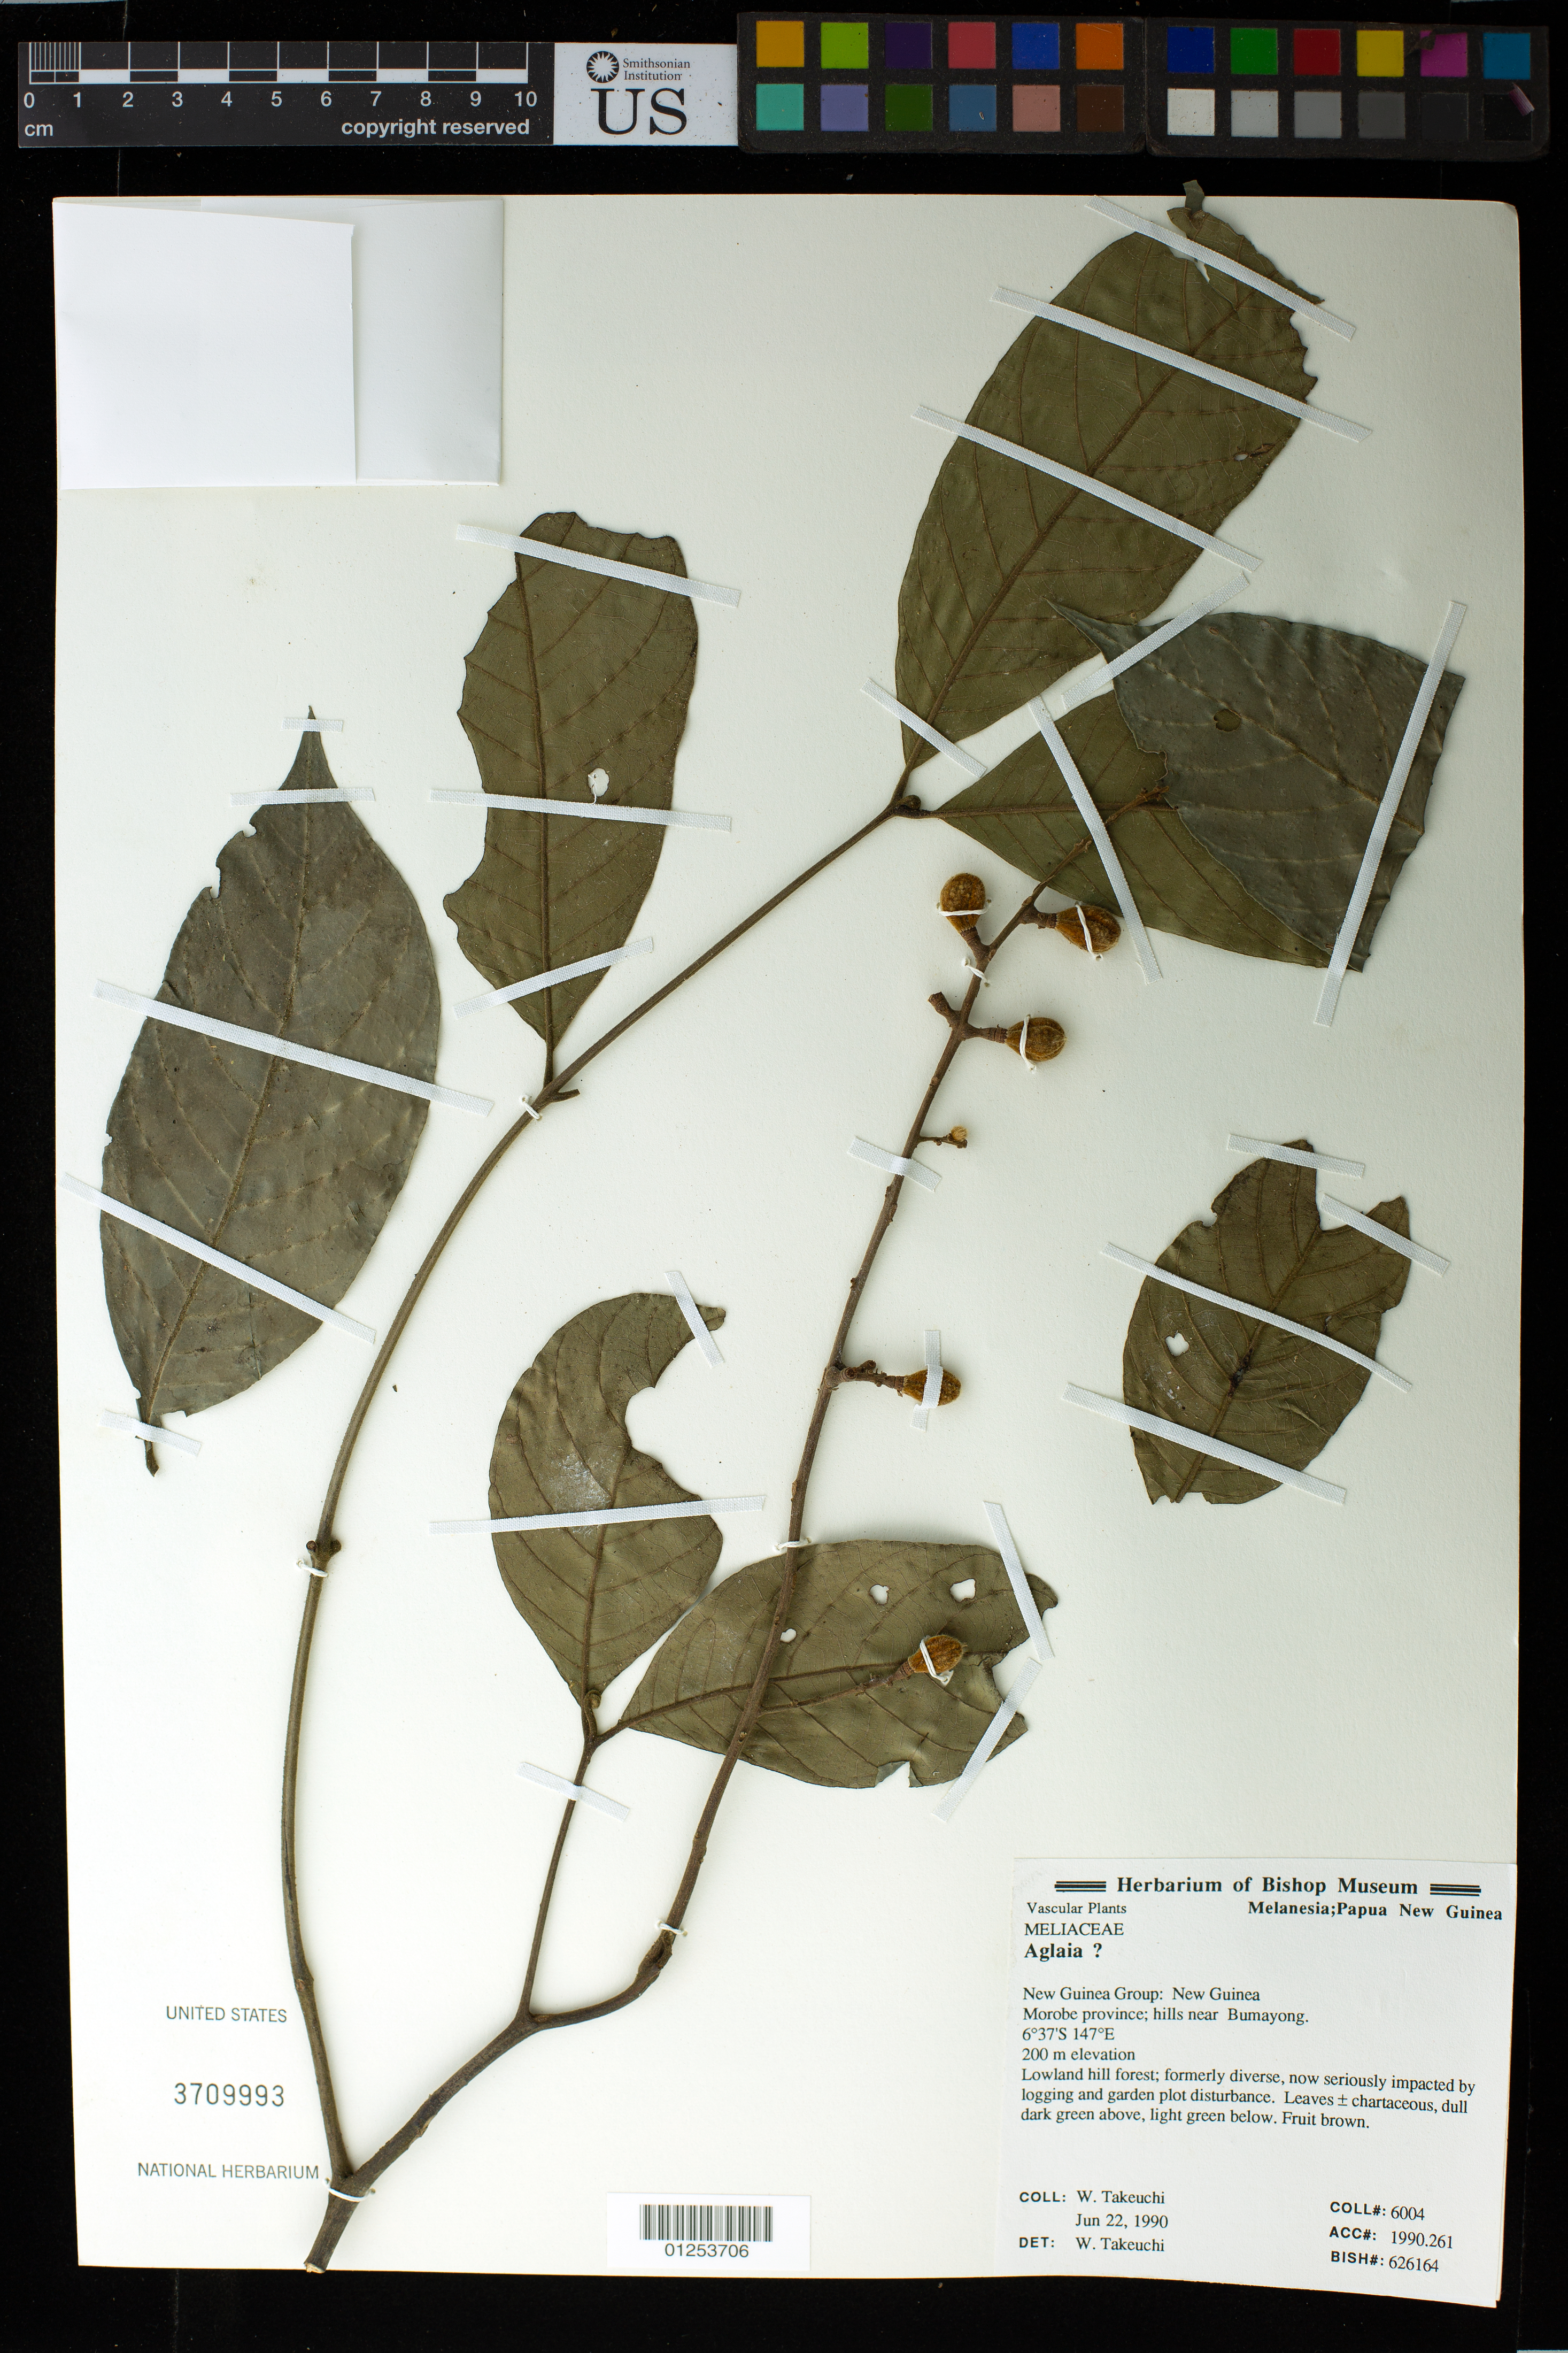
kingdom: Plantae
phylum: Tracheophyta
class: Magnoliopsida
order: Sapindales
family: Meliaceae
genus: Aglaia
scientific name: Aglaia sp.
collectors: W. N. Takeuchi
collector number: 6004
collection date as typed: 22 Jun 1990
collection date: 1990-06-22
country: Papua New Guinea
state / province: Morobe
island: New Guinea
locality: Near Bumayong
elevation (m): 200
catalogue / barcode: US 3709993